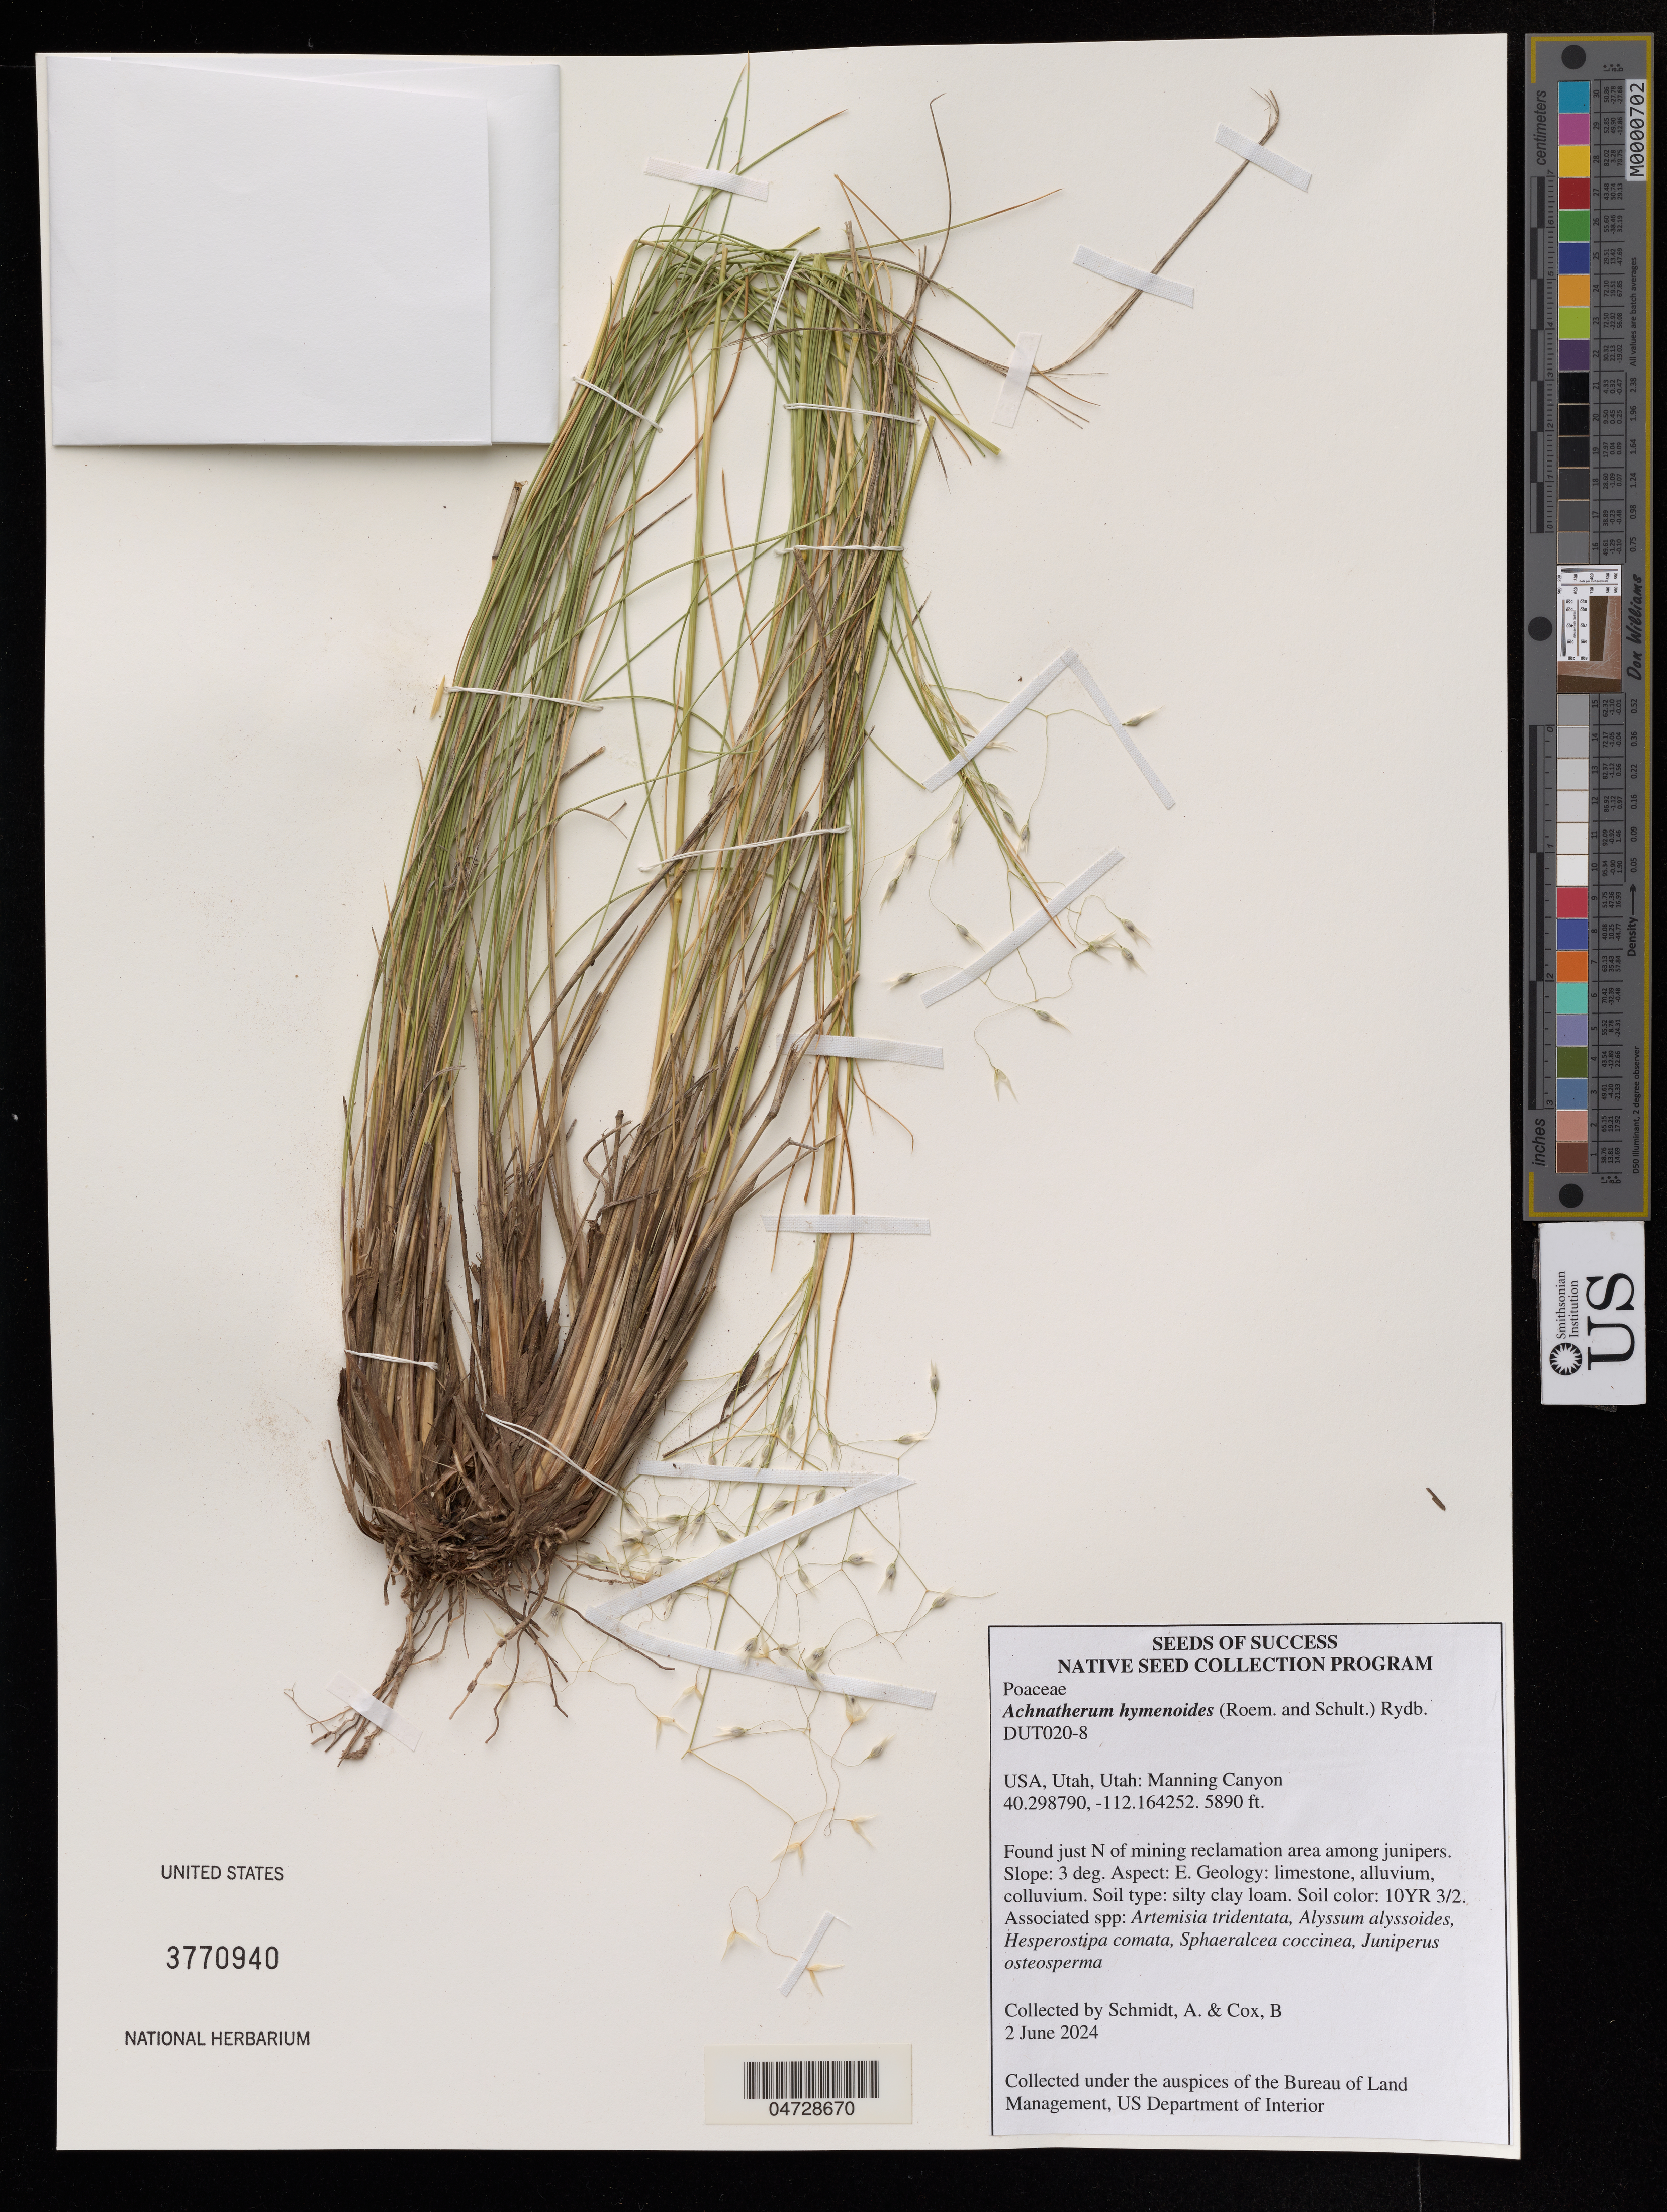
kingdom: Plantae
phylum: Tracheophyta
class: Liliopsida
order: Poales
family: Poaceae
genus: Achnatherum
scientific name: Achnatherum hymenoides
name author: (Roem. & Schult.) Barkworth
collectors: A. Schmidt & B. Cox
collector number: DUT020-8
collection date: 2024-06-02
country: United States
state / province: Utah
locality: Manning Canyon.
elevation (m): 1795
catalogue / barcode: US 3770940